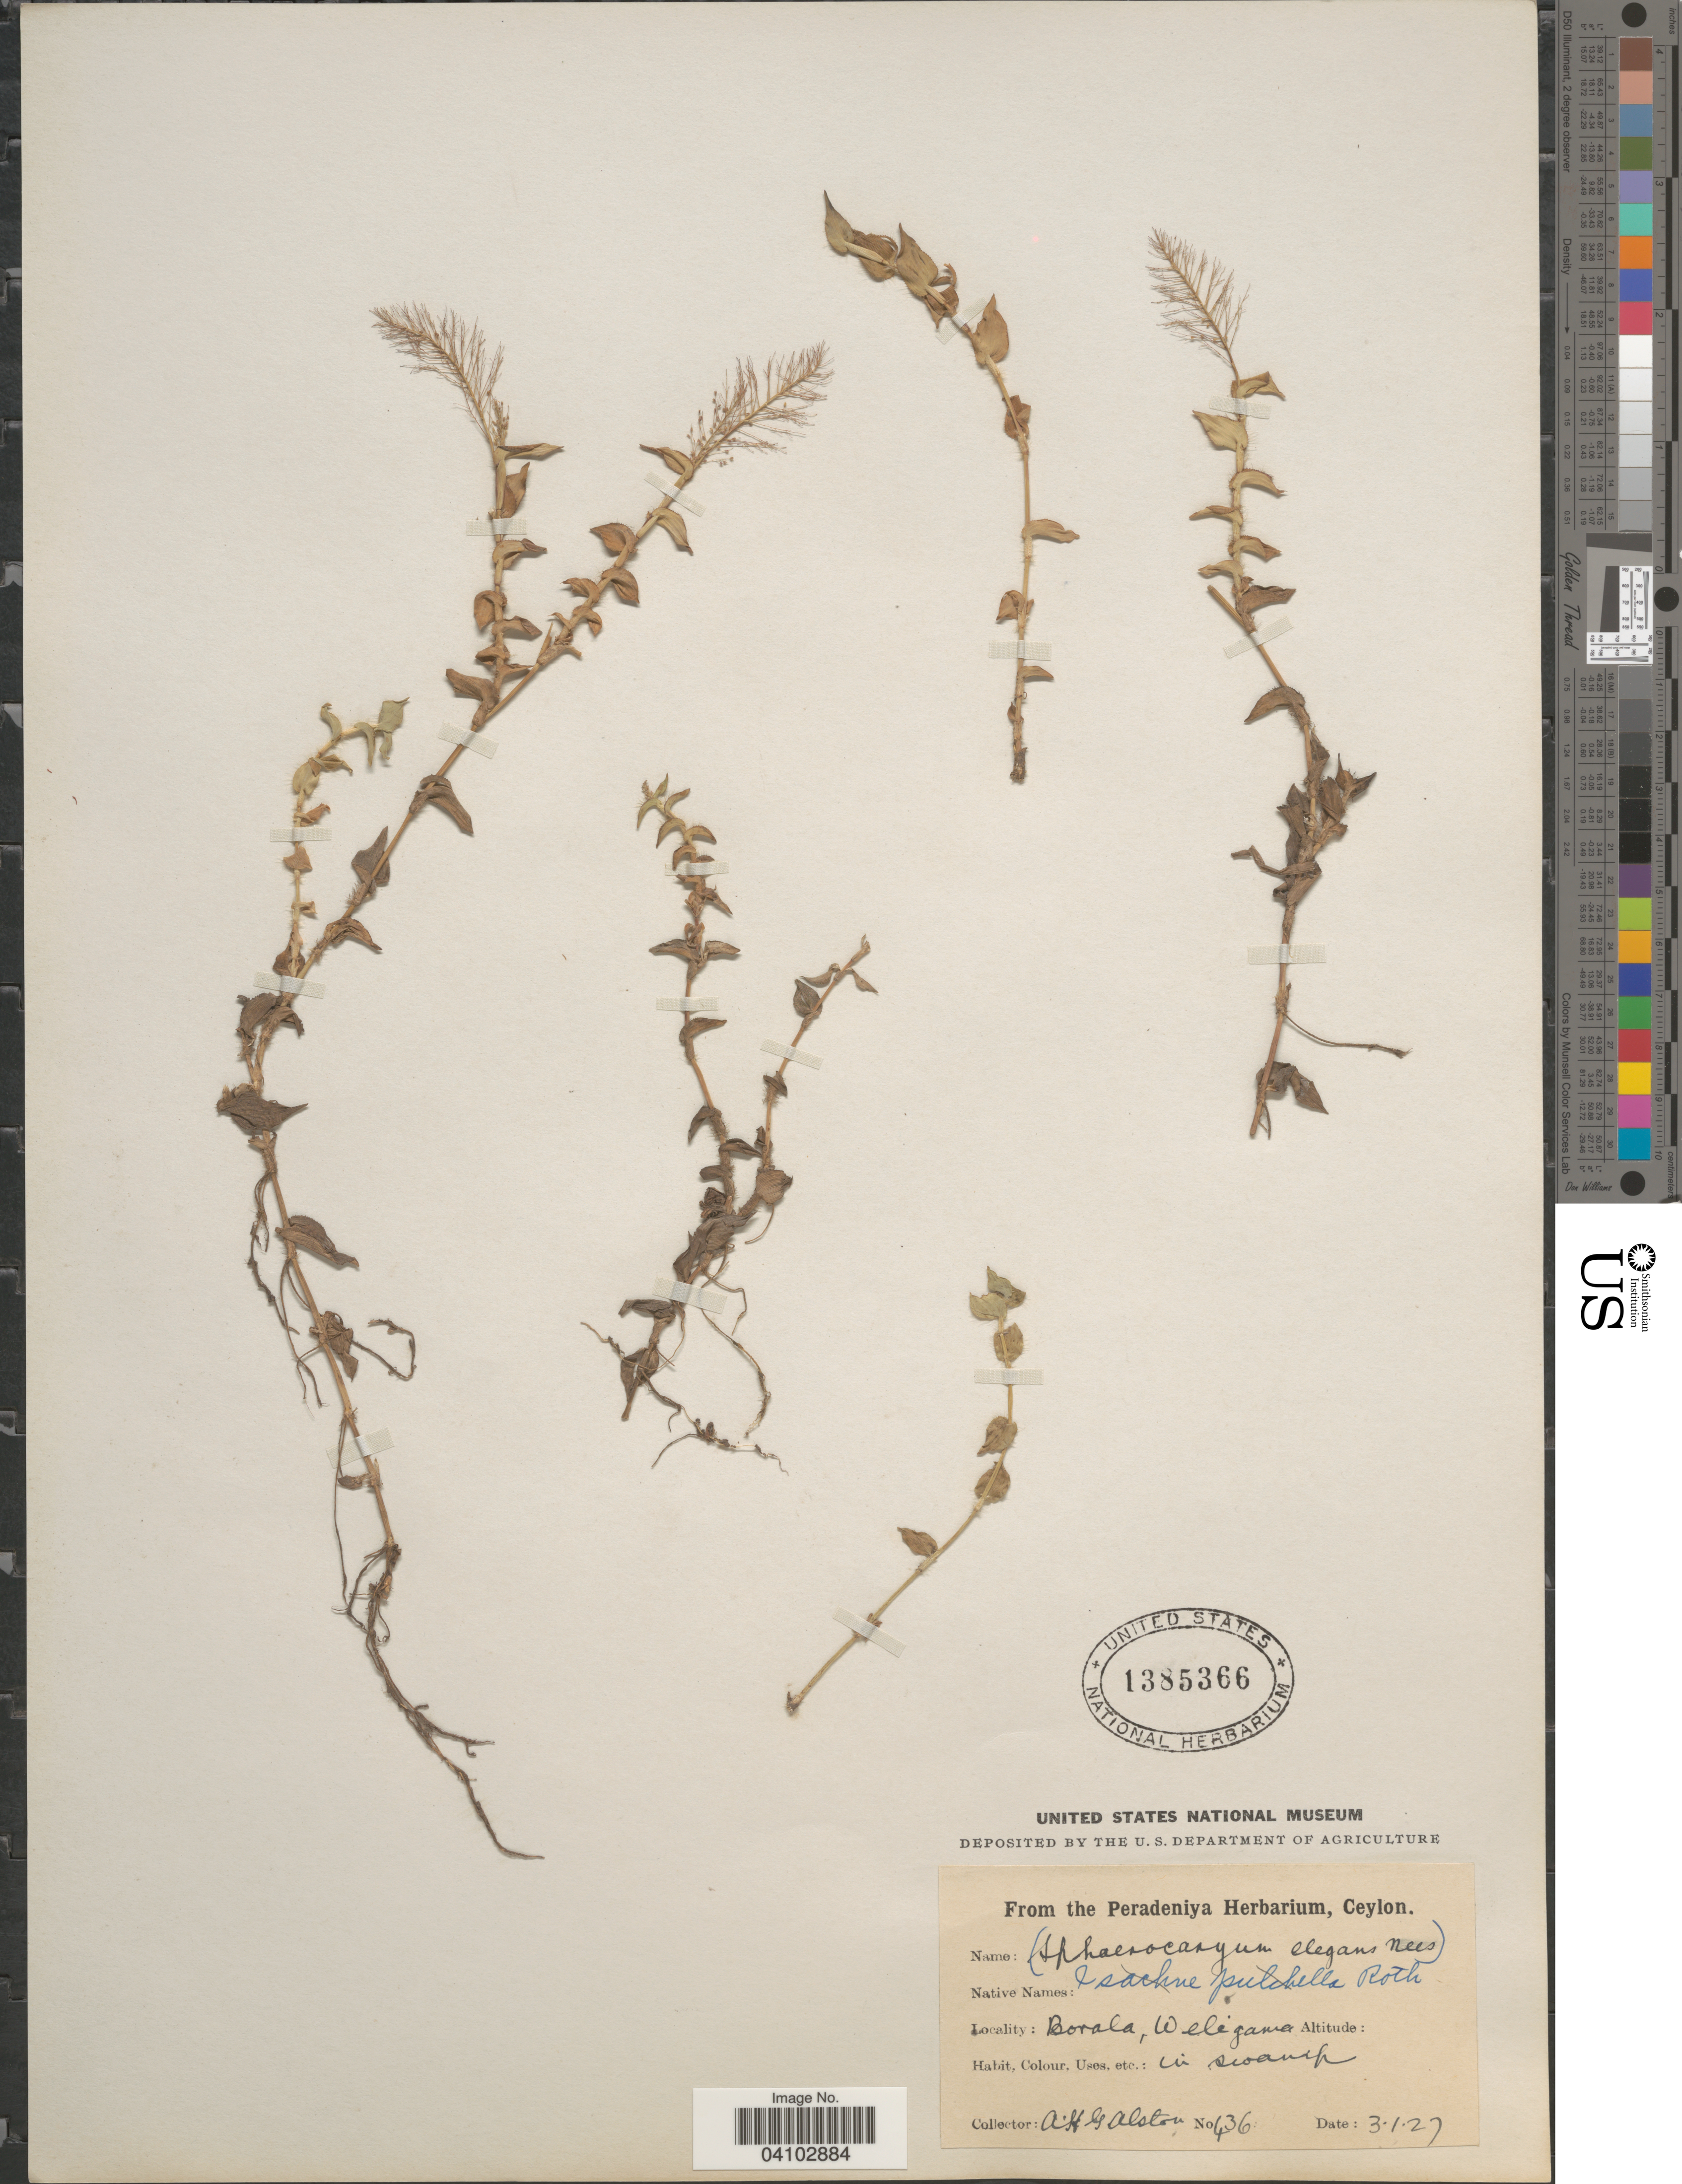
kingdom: Plantae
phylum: Tracheophyta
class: Liliopsida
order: Poales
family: Poaceae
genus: Isachne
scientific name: Isachne pulchella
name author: Roth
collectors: A. H. Alston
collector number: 436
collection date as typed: Transcribed d/m/y: 3/1/29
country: Sri Lanka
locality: Borala, Weligama.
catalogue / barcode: US 1385366